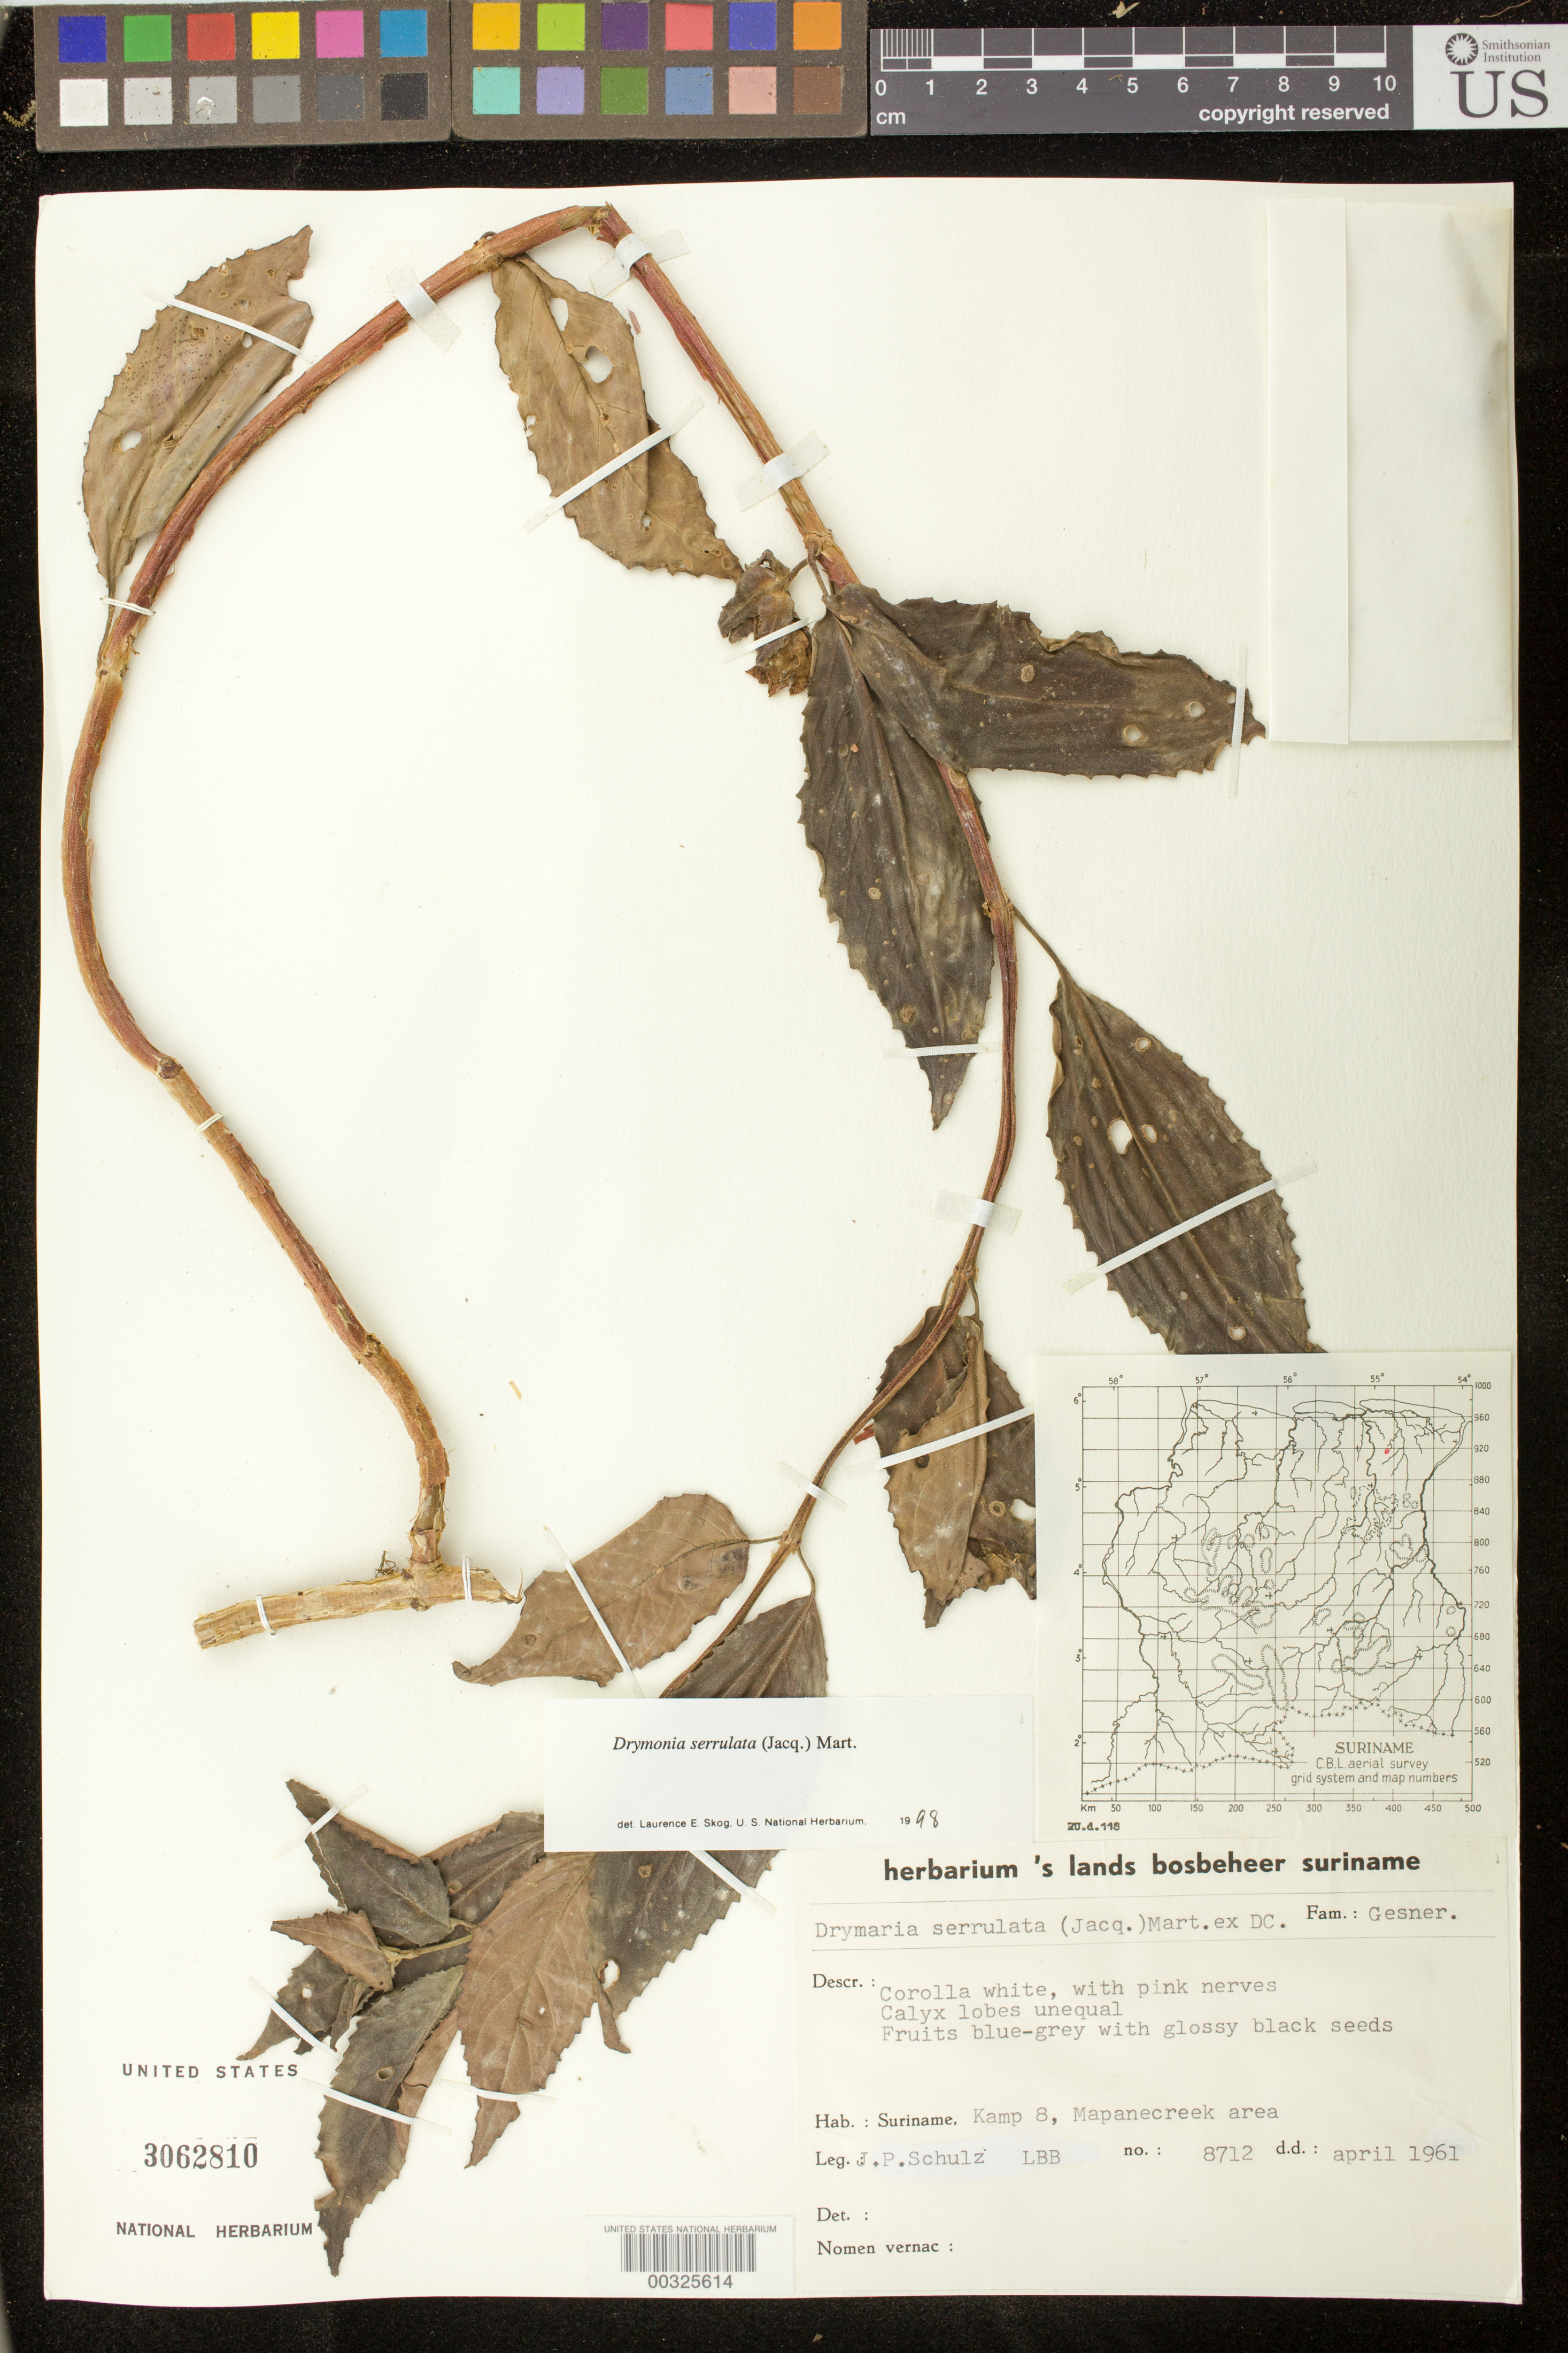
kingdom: Plantae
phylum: Tracheophyta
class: Magnoliopsida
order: Lamiales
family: Gesneriaceae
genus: Drymonia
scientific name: Drymonia serrulata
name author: (Jacq.) Mart.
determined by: Skog, Laurence E.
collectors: J. P. Schulz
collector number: LBB 8712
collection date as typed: Apr 1961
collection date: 1961-04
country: Suriname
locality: Kamp 8, Mapanecreek area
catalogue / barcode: US 3062810